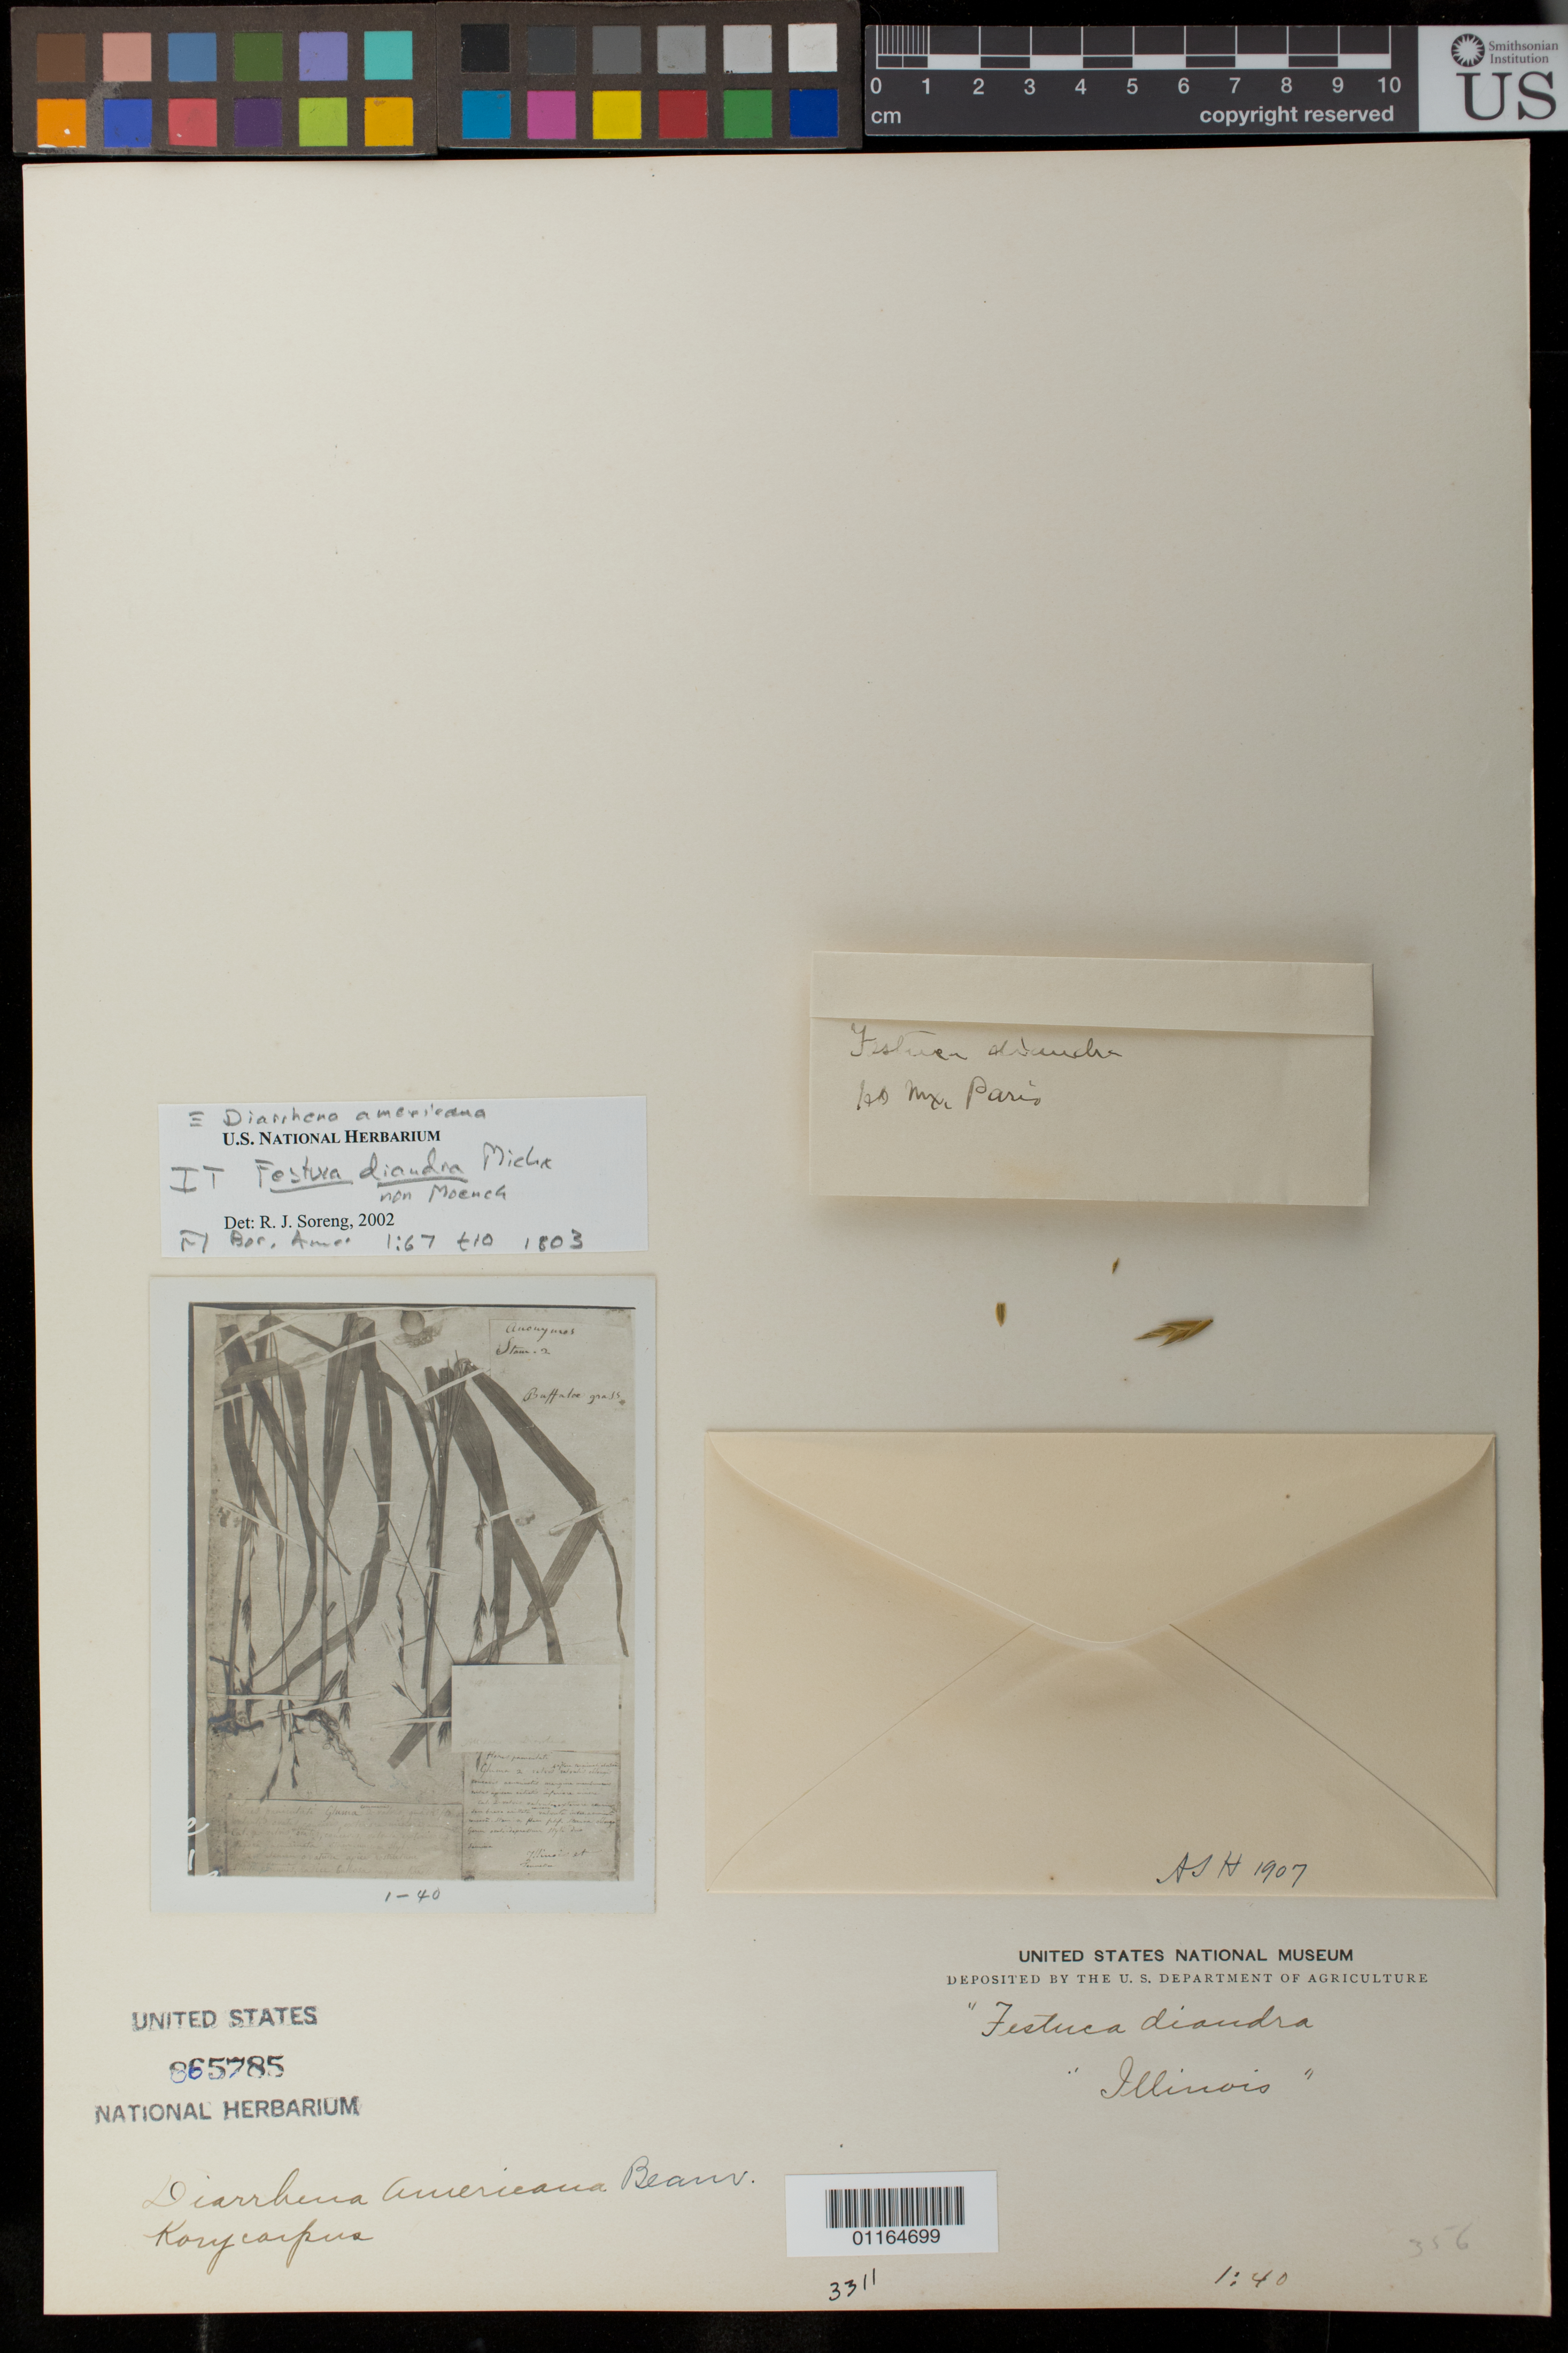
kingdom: Plantae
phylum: Tracheophyta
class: Liliopsida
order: Poales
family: Poaceae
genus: Festuca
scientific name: Festuca diandra Michx., nom. illeg.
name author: Michx.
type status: Type Collection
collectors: A. Michaux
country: United States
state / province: Illinois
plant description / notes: Photograph and fragmentary material of type (?) specimen ex herb. Michx. (Paris). Label reads "Illinois et Tennesse". "Hab. in sylvia antiquissimis regionum Kentucky, Tennassée, &c."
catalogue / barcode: US 865785